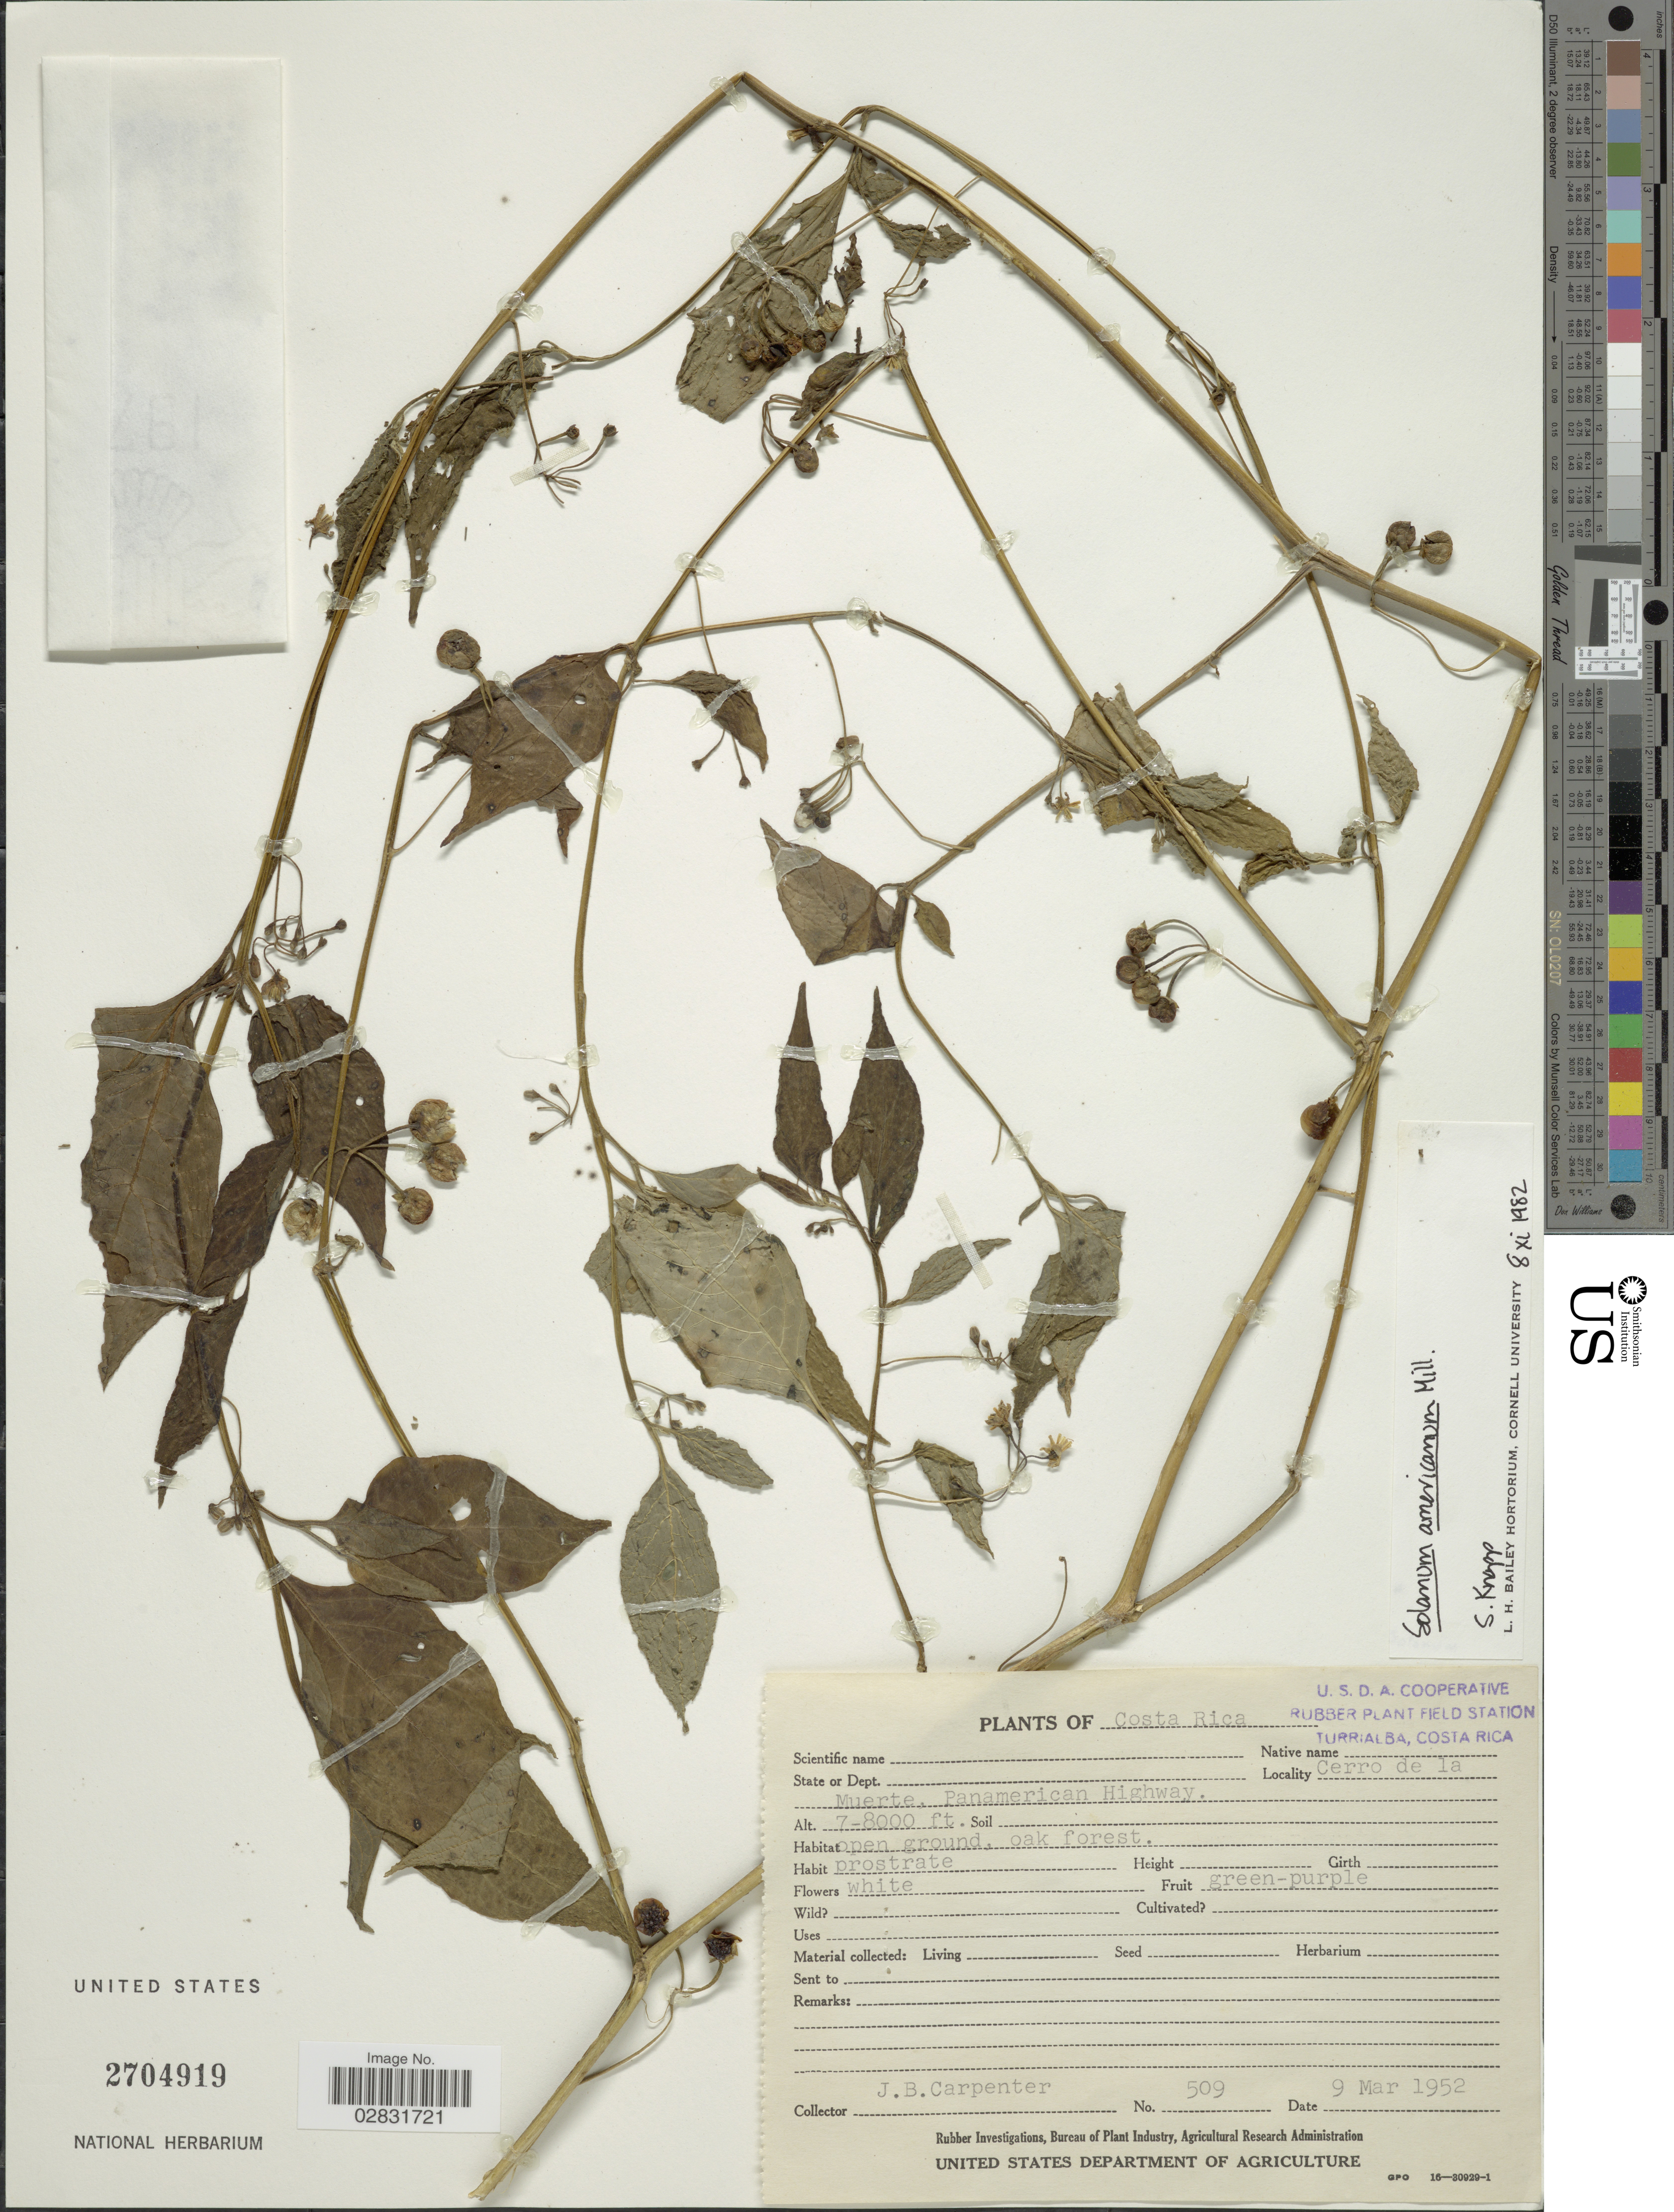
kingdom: Plantae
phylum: Tracheophyta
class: Magnoliopsida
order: Solanales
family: Solanaceae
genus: Solanum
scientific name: Solanum americanum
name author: Mill.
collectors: J. Carpenter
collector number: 509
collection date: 1952-03-09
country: Costa Rica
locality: Cerro de la Muerte. Panamerican Highway.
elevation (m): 2134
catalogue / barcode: US 2704919